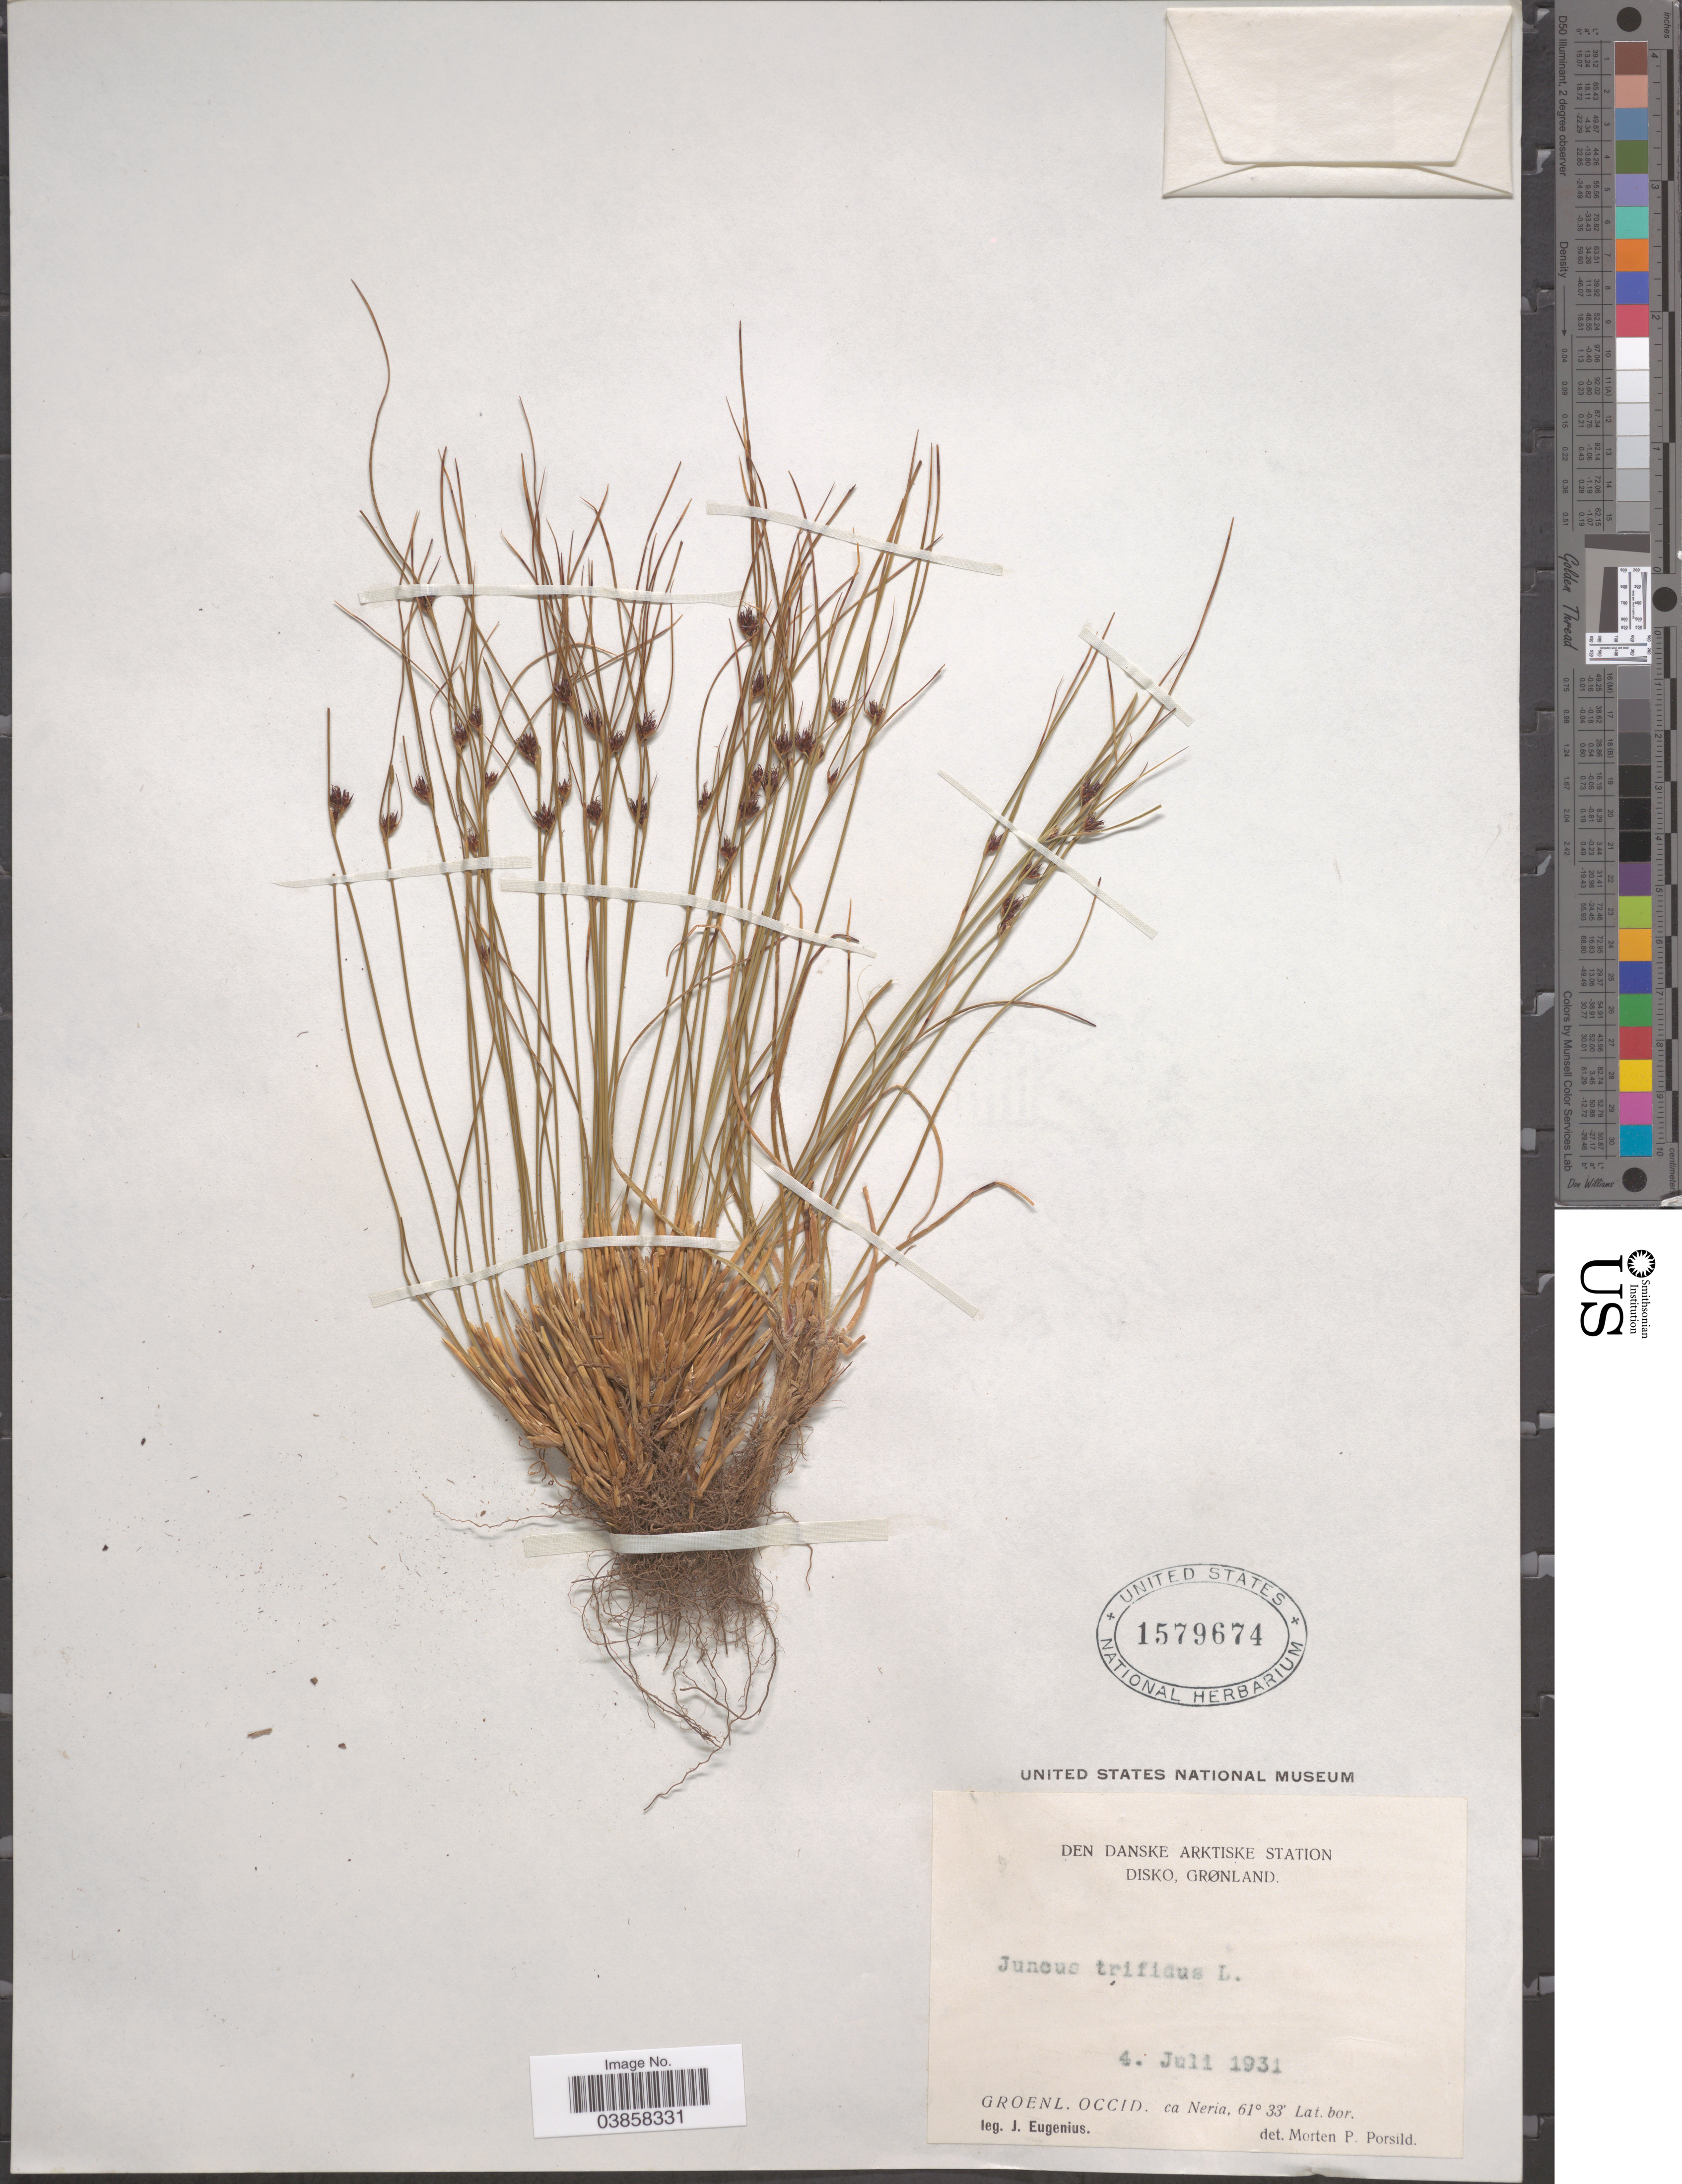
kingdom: Plantae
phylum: Tracheophyta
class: Liliopsida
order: Poales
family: Juncaceae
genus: Juncus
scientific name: Juncus trifidus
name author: L.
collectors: J. Eugenius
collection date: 1931-07-04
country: Greenland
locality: Den Danske Arktiske Station. Disko. Grønland. Groenl. Occid. ca. Neria.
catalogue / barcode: US 1579674